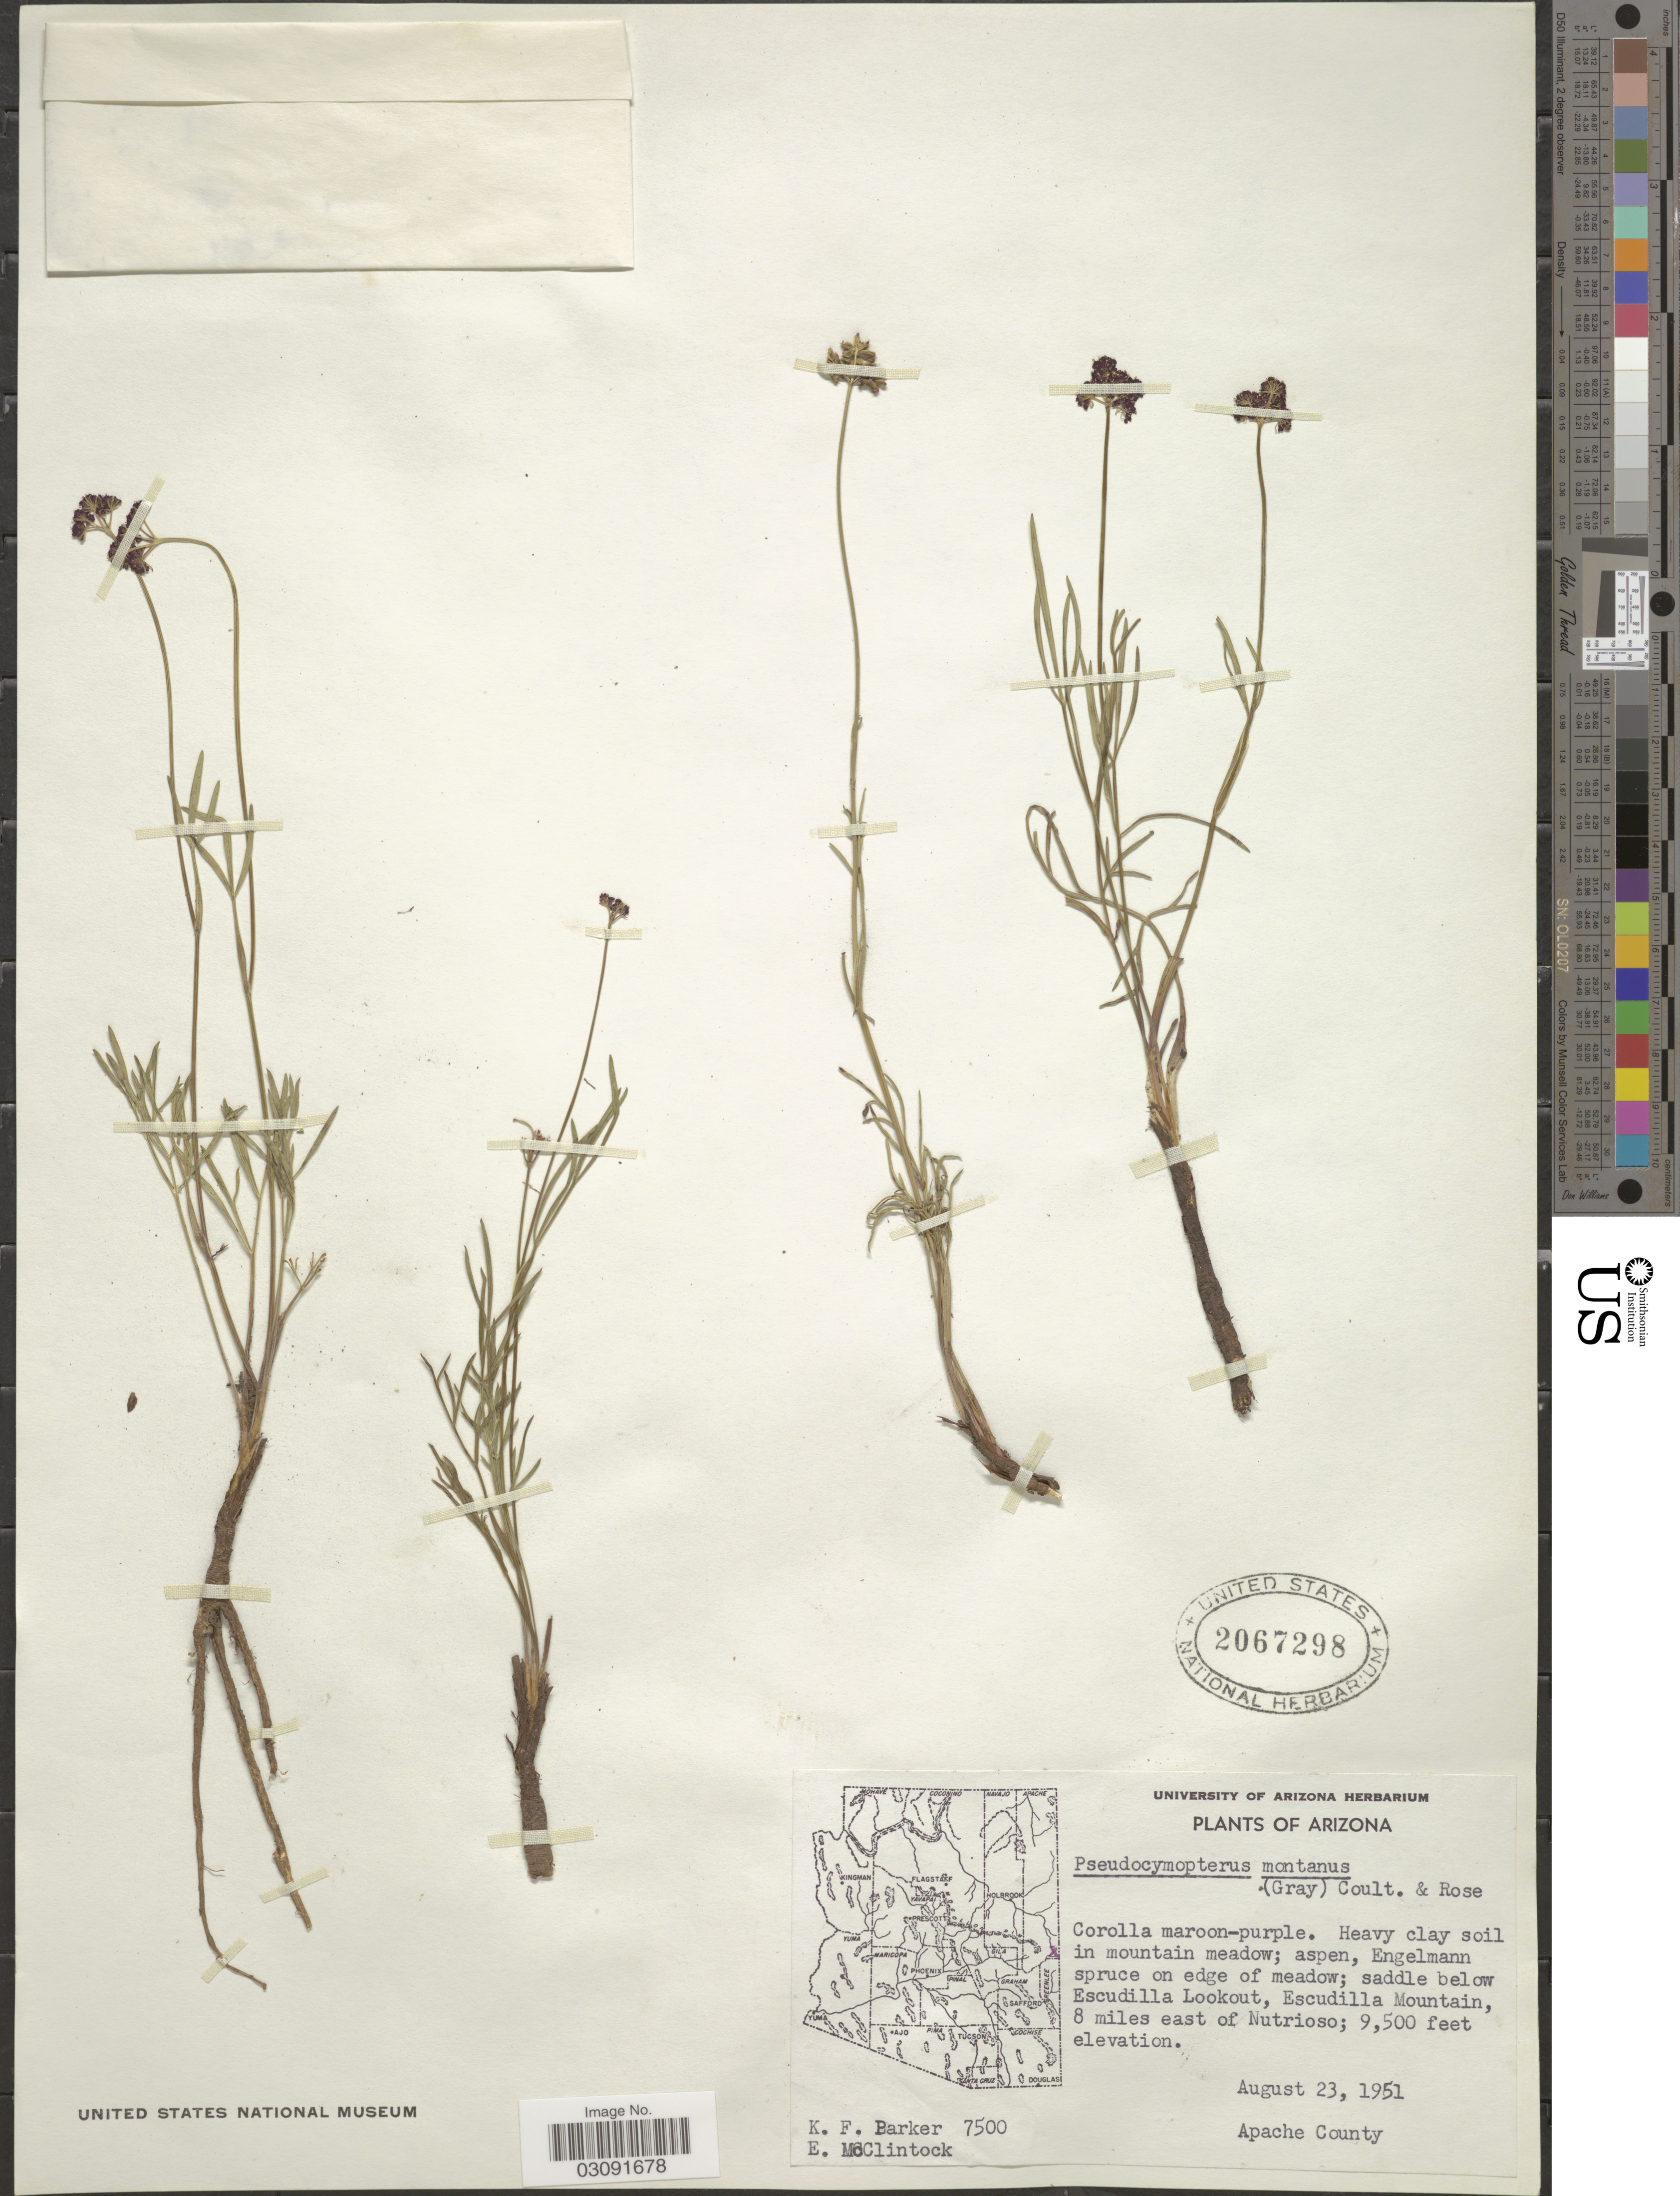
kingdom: Plantae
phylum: Tracheophyta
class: Magnoliopsida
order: Apiales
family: Apiaceae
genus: Pseudocymopterus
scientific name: Pseudocymopterus montanus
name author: (A. Gray) J.M. Coult. & Rose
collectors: K. F. Parker & E. McClintock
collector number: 7500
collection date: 1951-08-23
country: United States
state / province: Arizona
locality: Saddle below Escudilla Lookout, Escudilla Mountain, 8 miles east of Nutrioso, Apache County.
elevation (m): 2896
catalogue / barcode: US 2067298